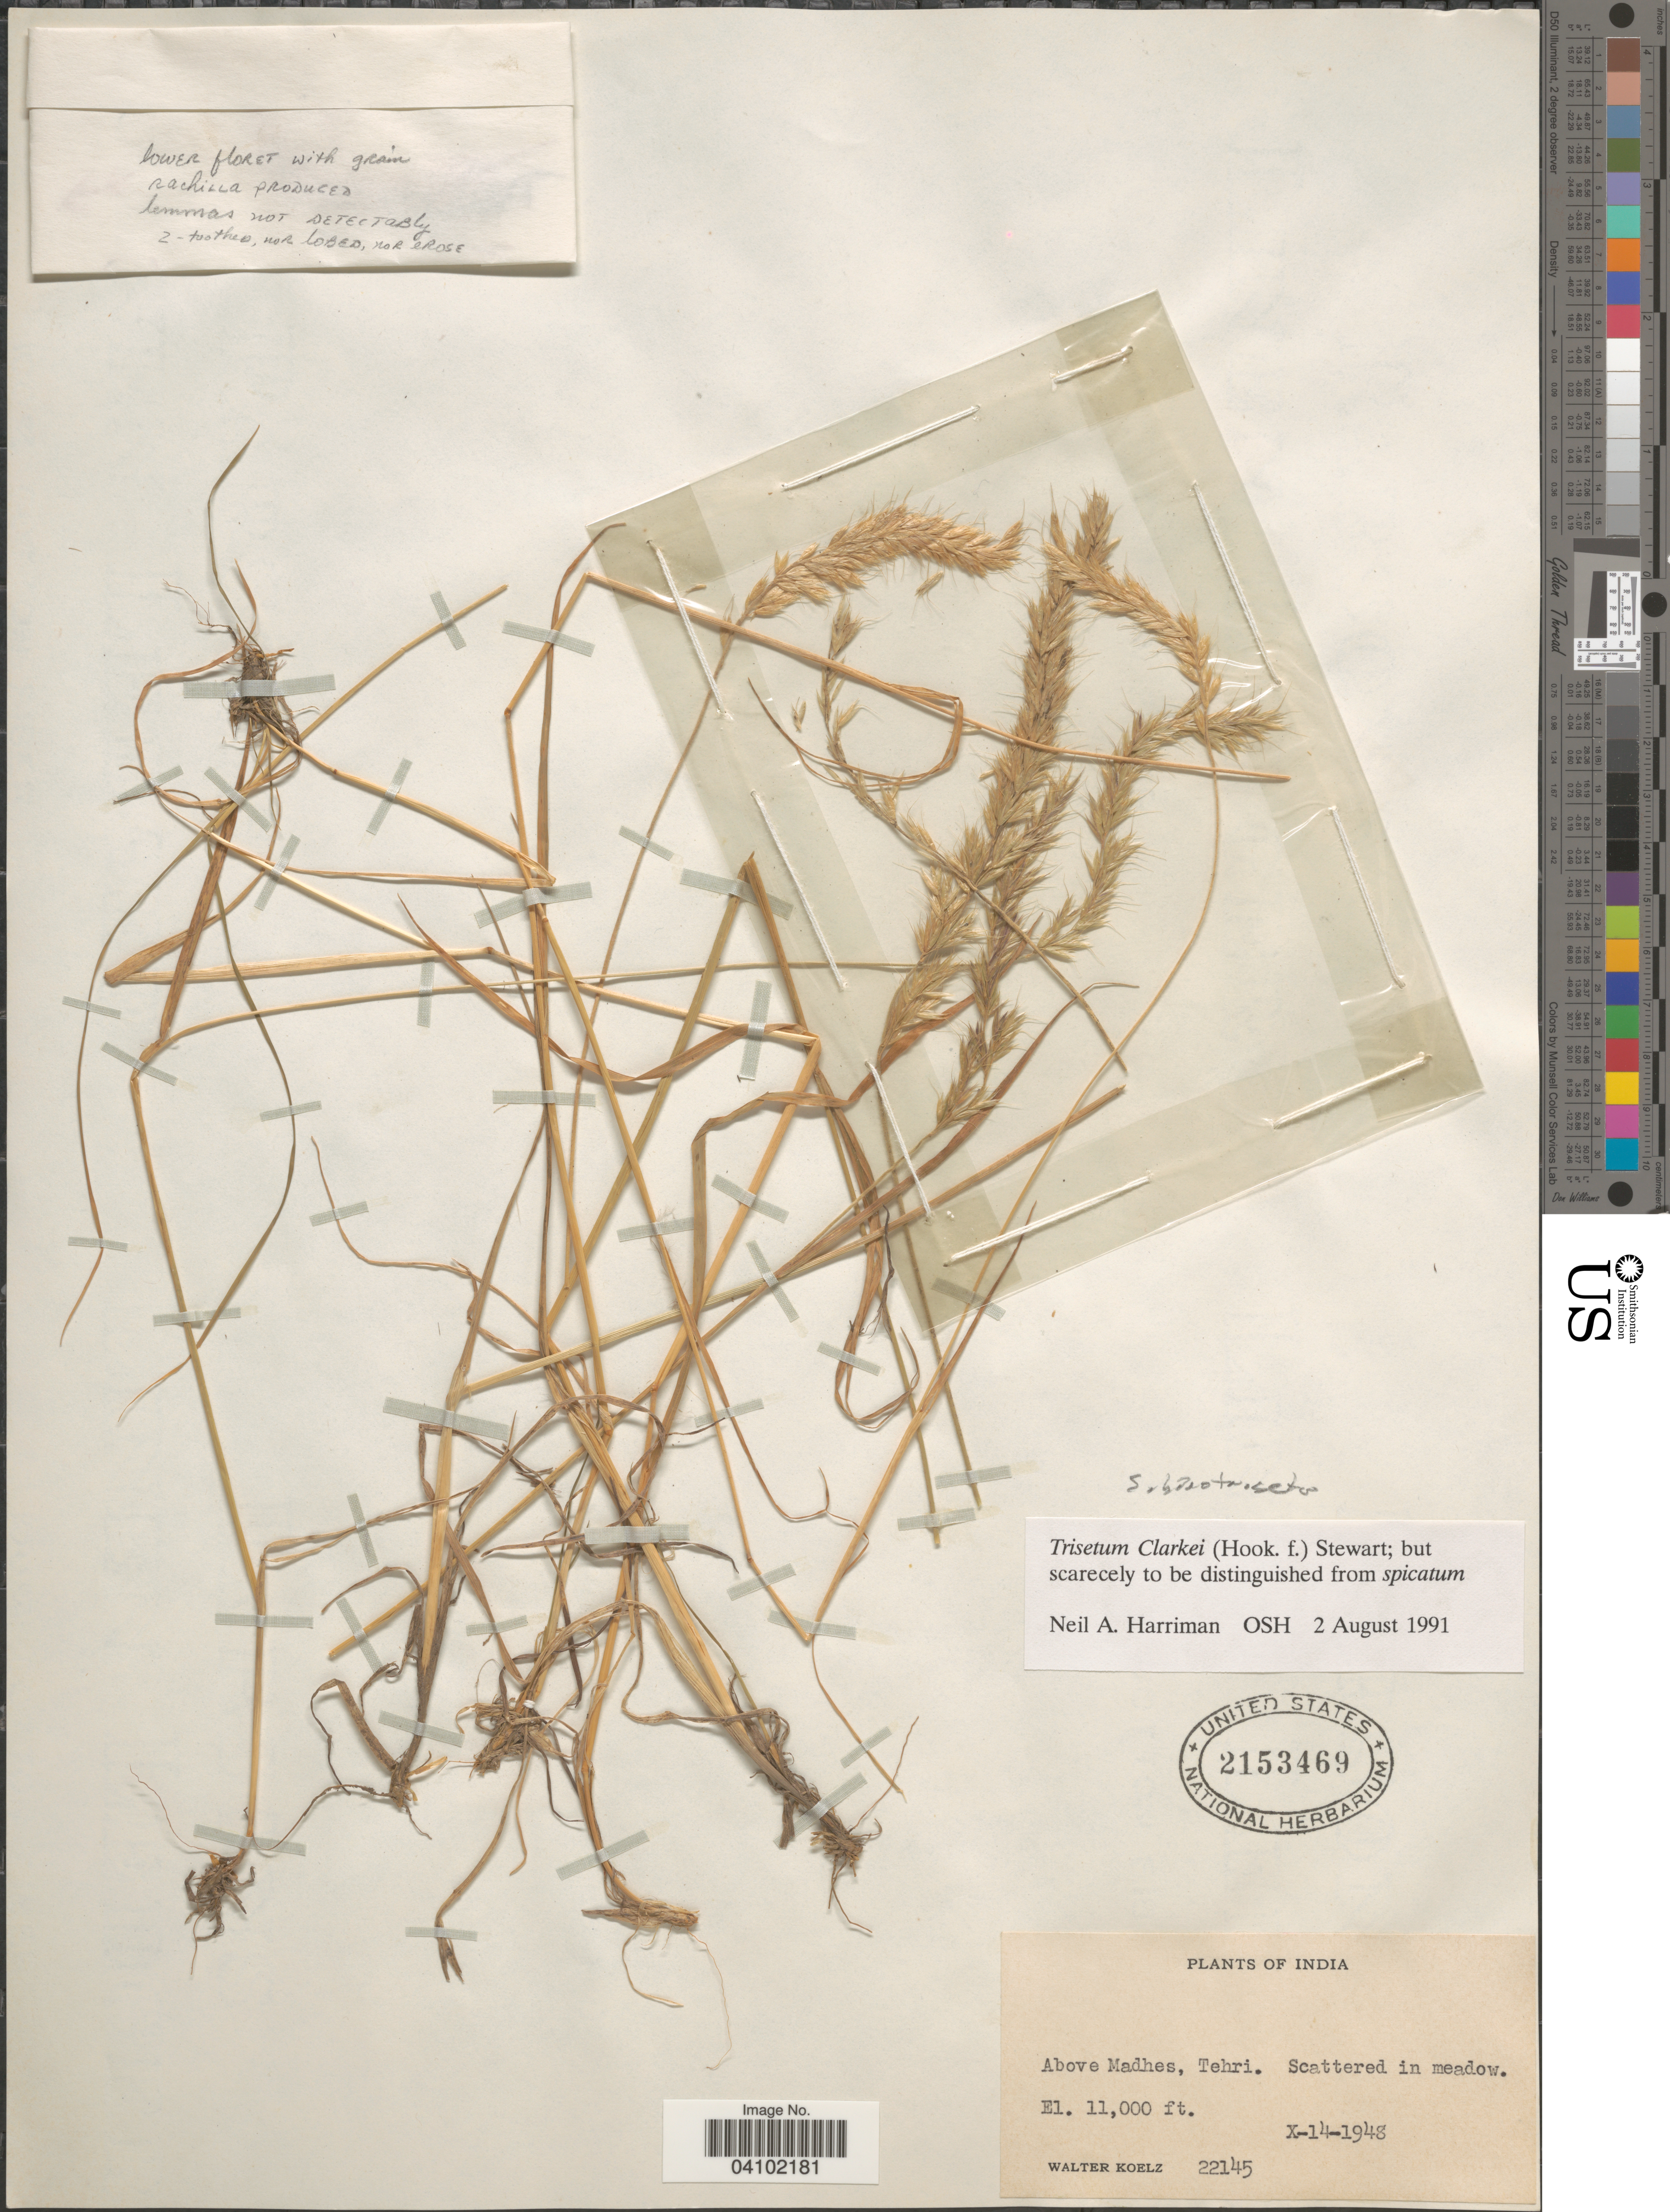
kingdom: Plantae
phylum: Tracheophyta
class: Liliopsida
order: Poales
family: Poaceae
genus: Sibirotrisetum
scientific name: Sibirotrisetum sp.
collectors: W. N. Koelz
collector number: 22145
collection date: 1948-10-14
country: India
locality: Above Madhes, Tehri.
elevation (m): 3353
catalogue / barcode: US 2153469